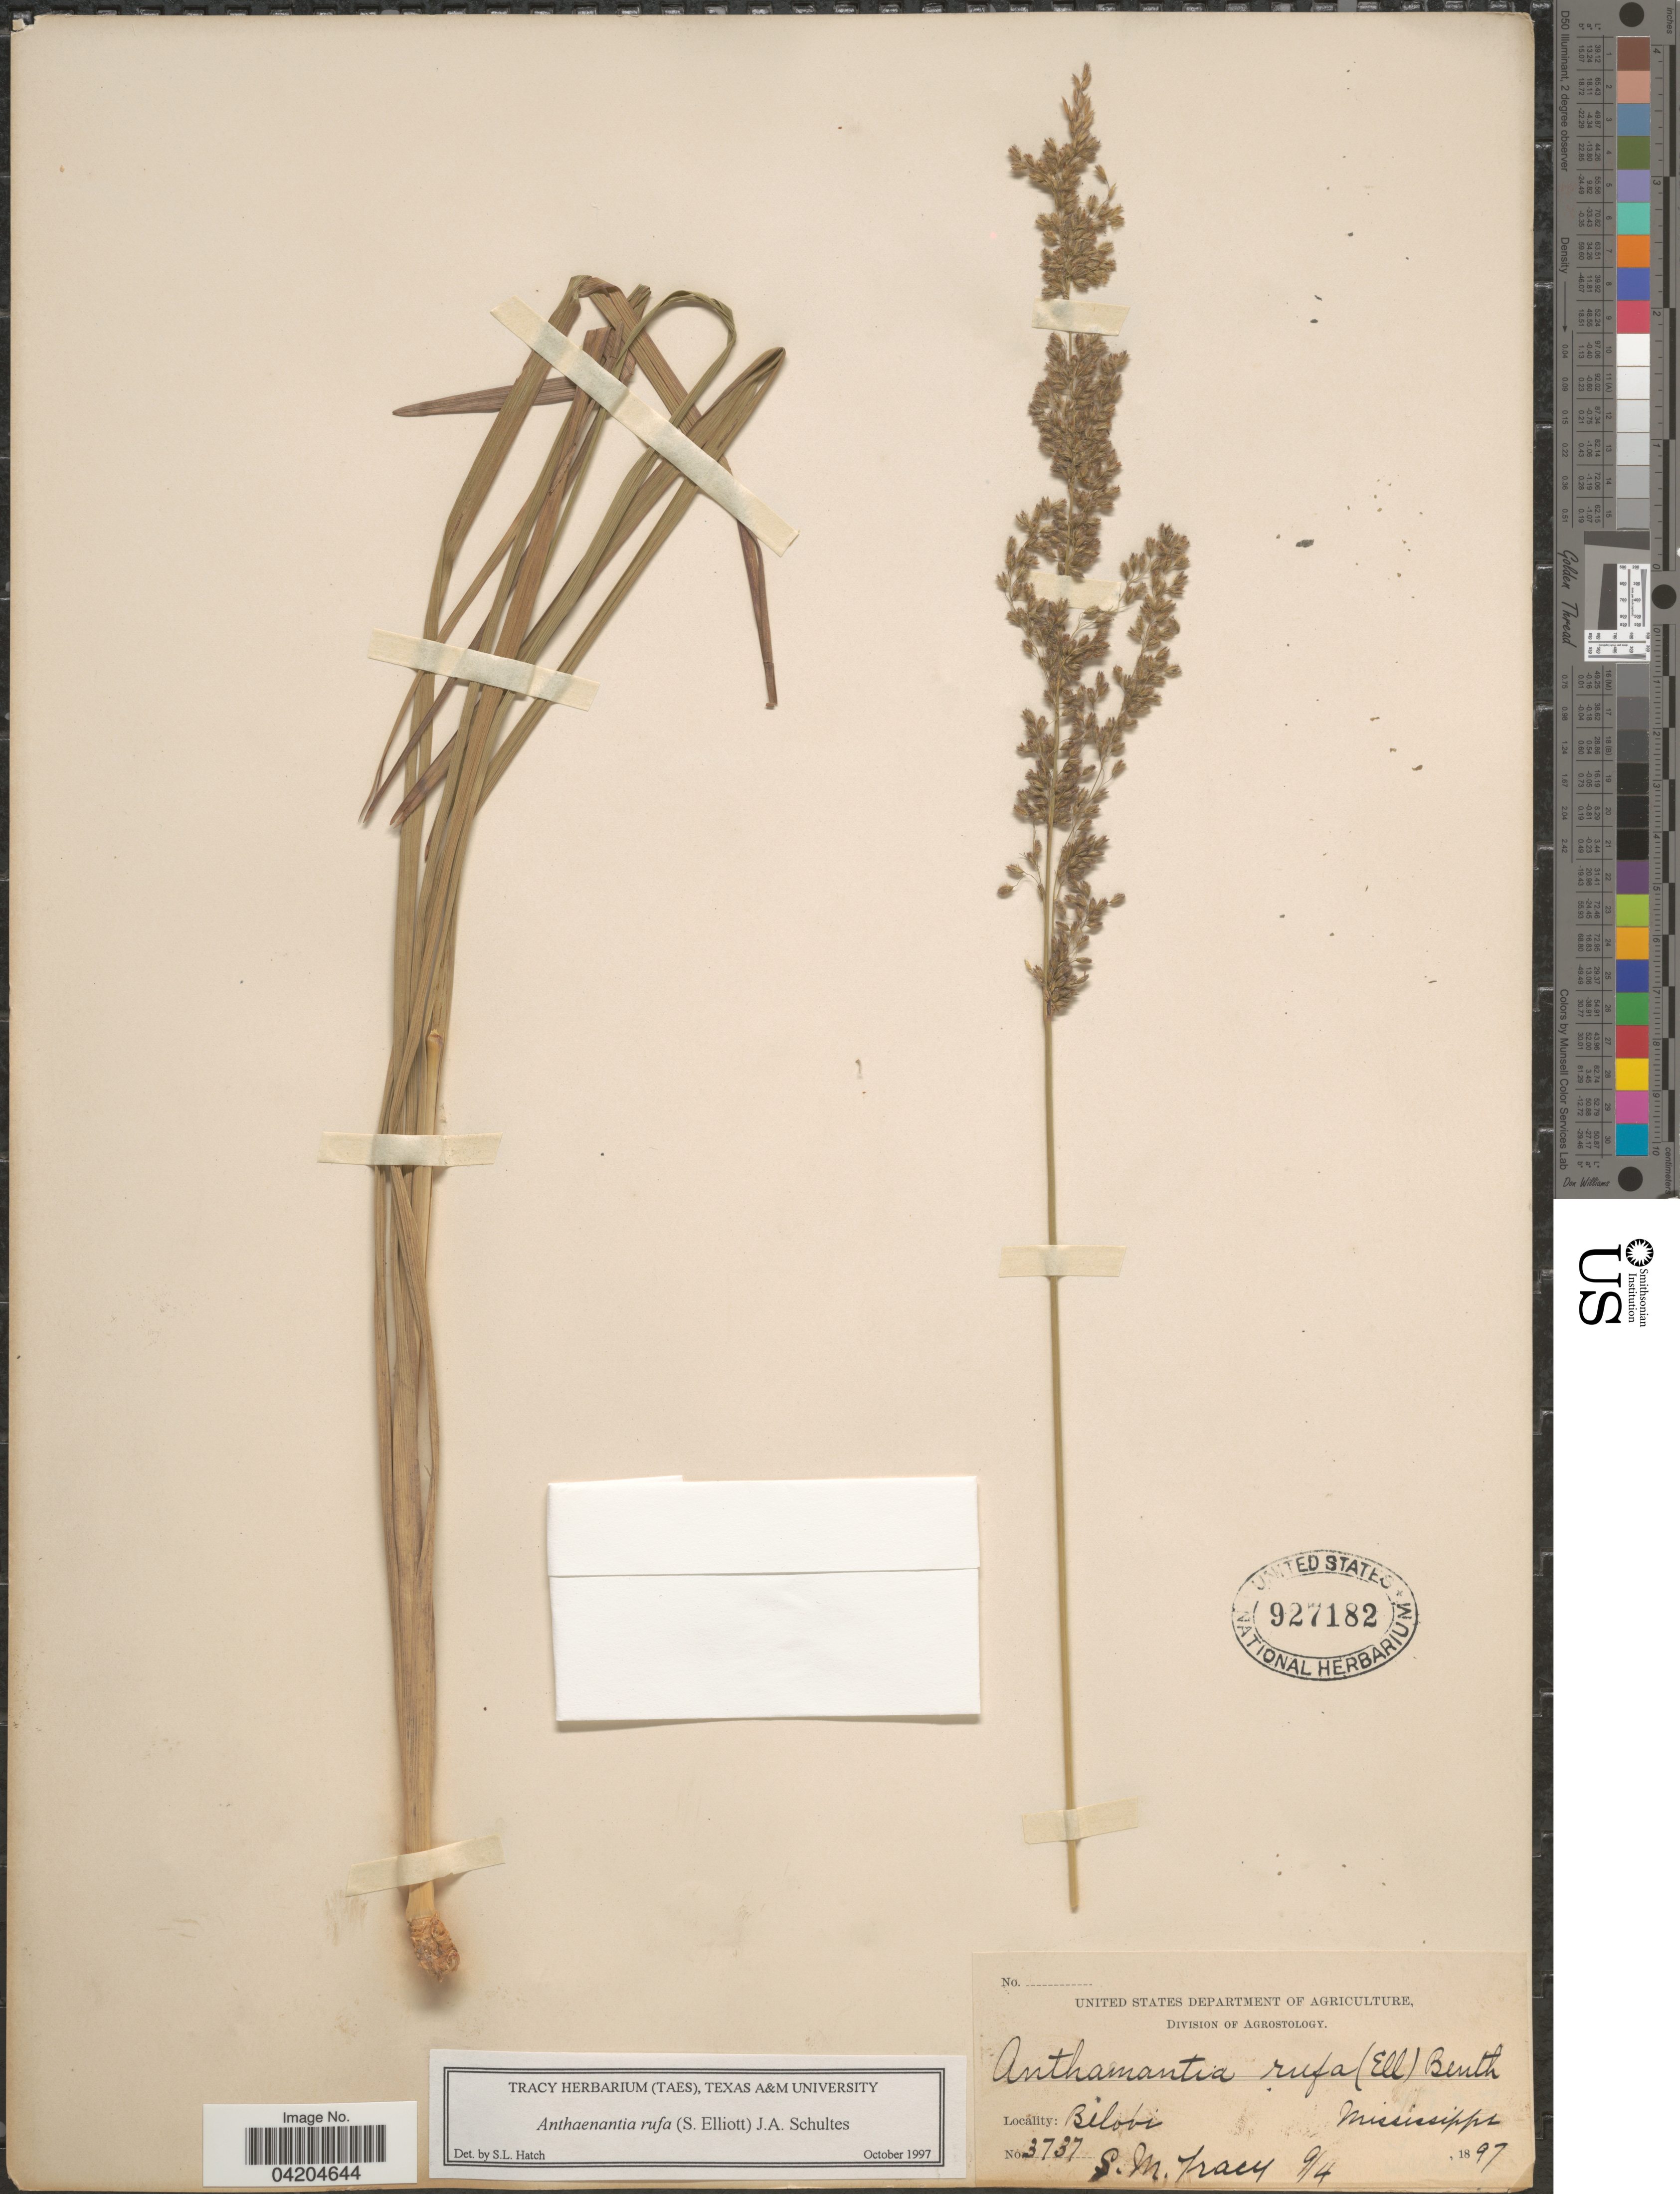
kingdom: Plantae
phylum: Tracheophyta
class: Liliopsida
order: Poales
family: Poaceae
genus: Anthaenantia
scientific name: Anthaenantia rufa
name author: (Elliott) Schult.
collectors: S. M. Tracy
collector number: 3737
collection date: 1897-09-04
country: United States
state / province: Mississippi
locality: Biloxi.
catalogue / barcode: US 927182